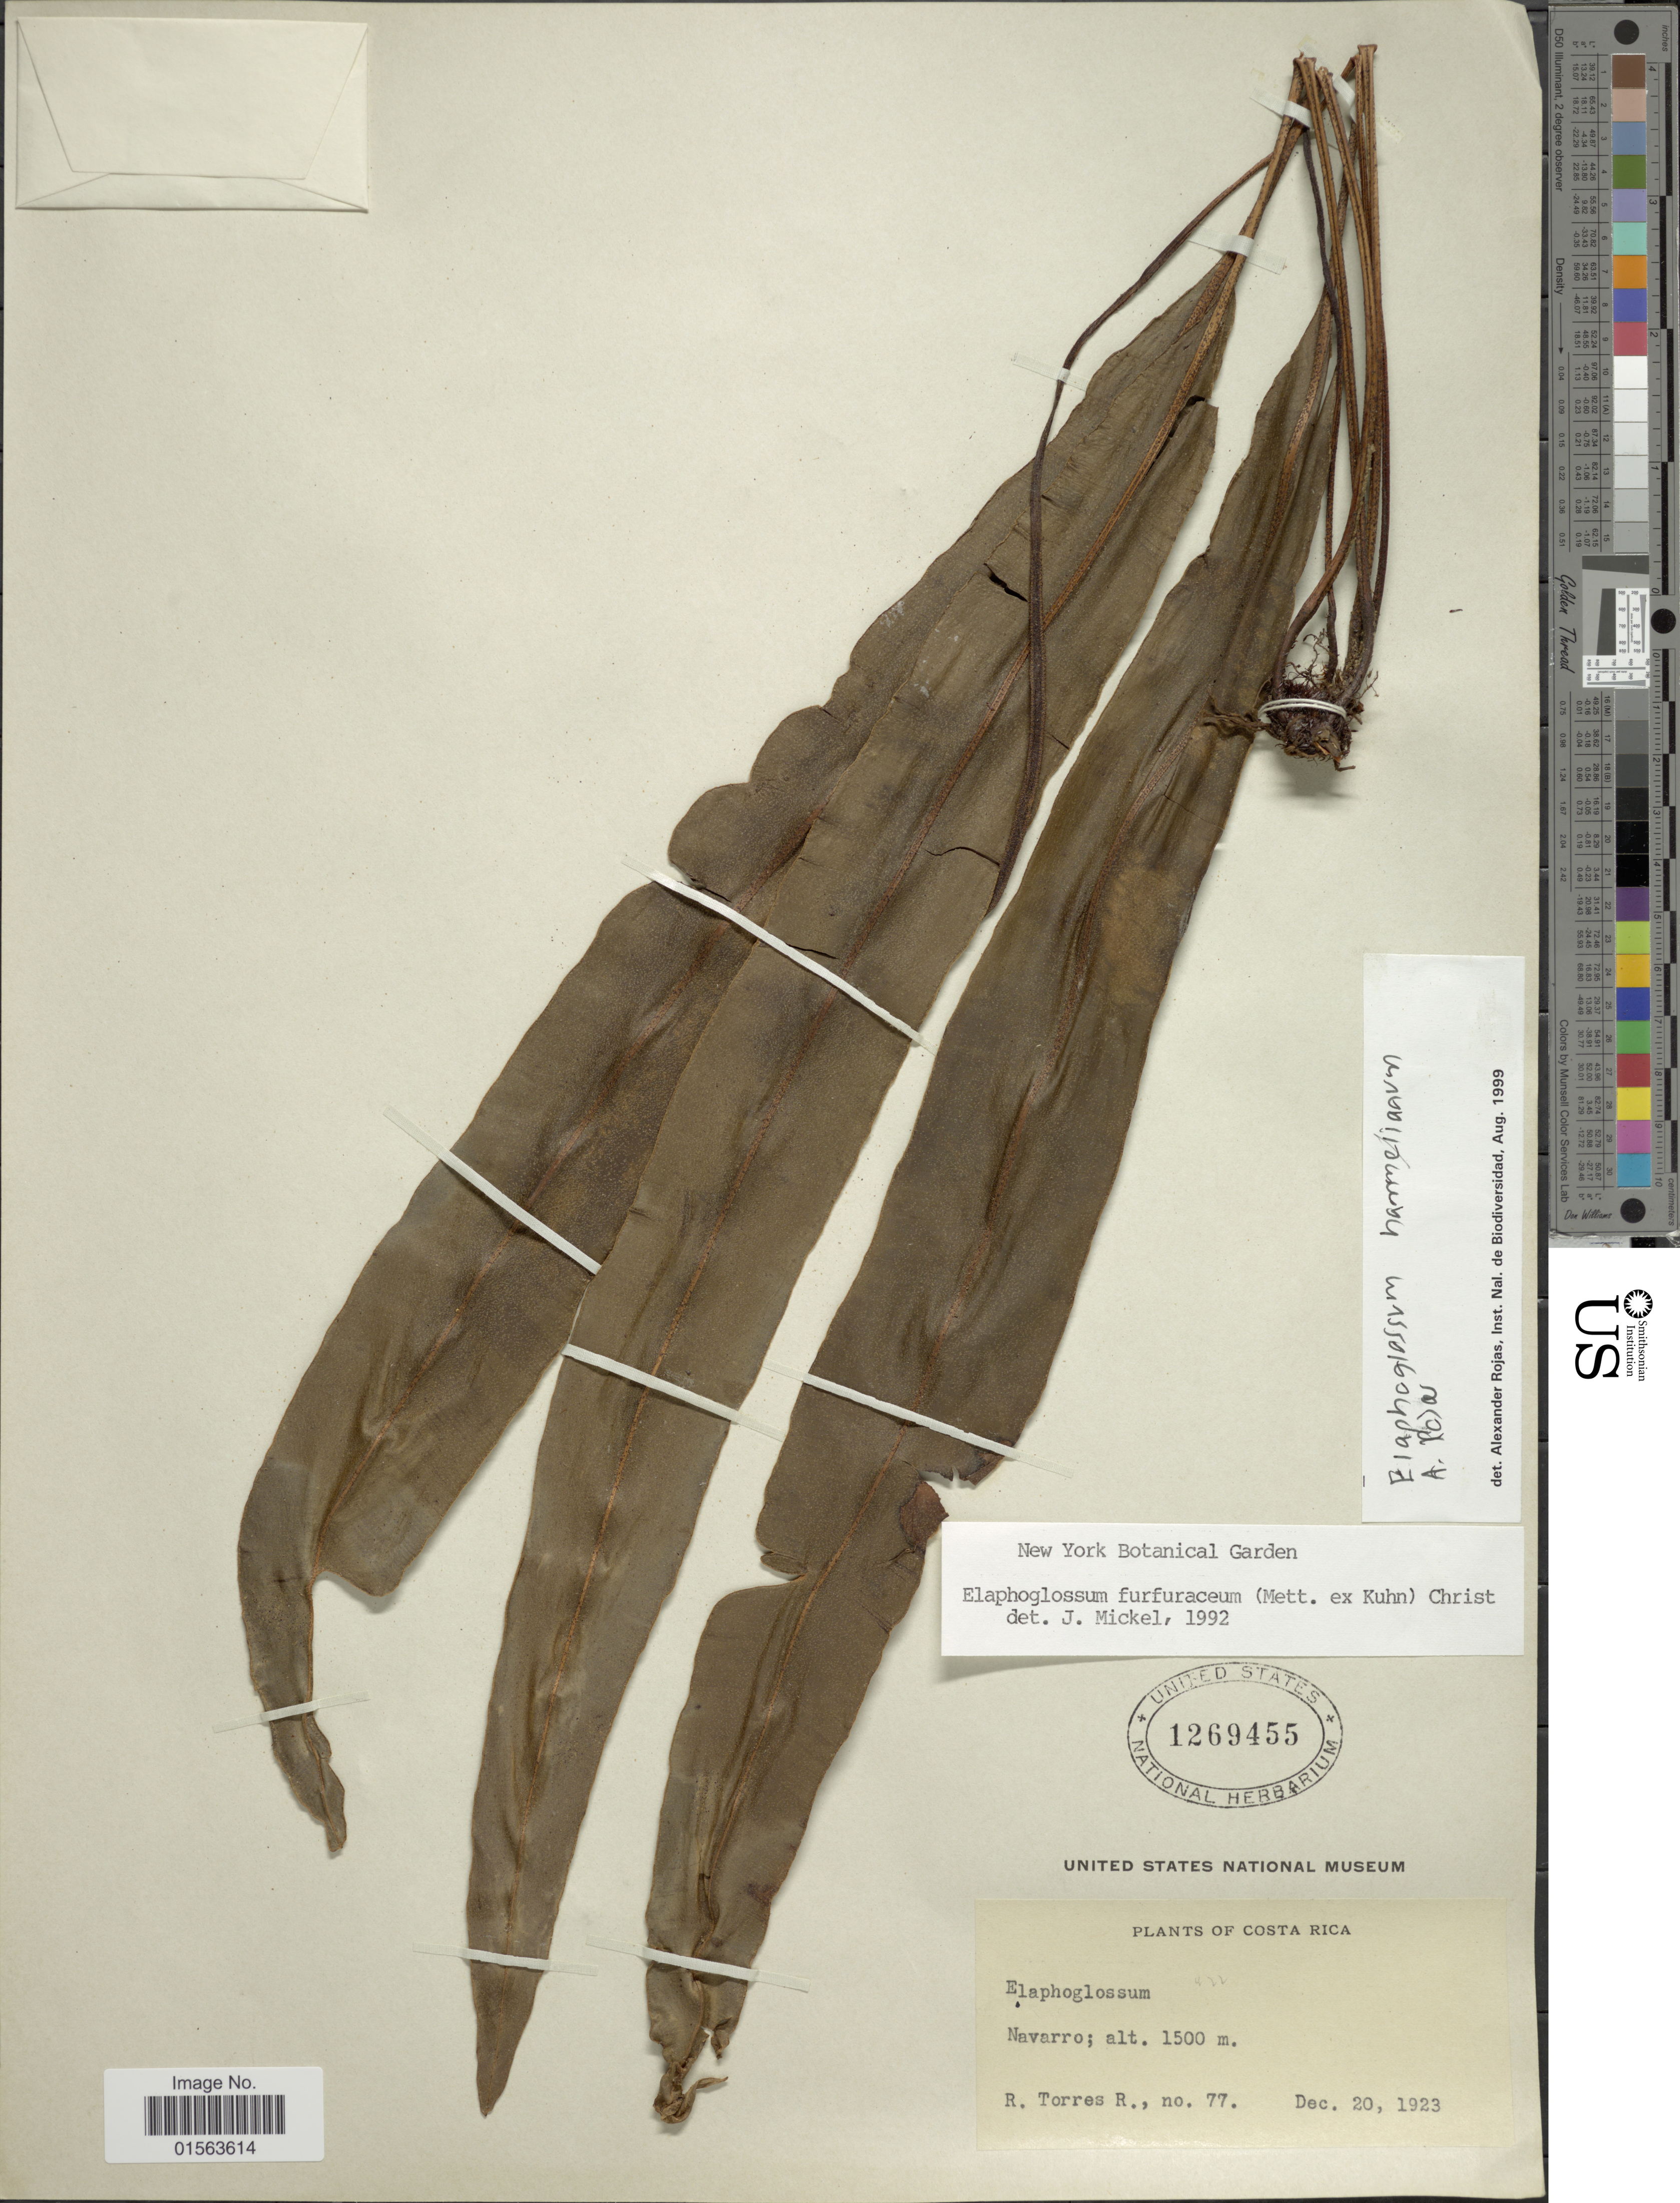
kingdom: Plantae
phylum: Tracheophyta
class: Polypodiopsida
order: Polypodiales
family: Dryopteridaceae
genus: Elaphoglossum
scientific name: Elaphoglossum hammelianum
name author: A. Rojas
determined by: Matos, F. B.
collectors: R. Torres R.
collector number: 77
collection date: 1923-12-20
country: Costa Rica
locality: Navarro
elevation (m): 1500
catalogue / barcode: US 1269455